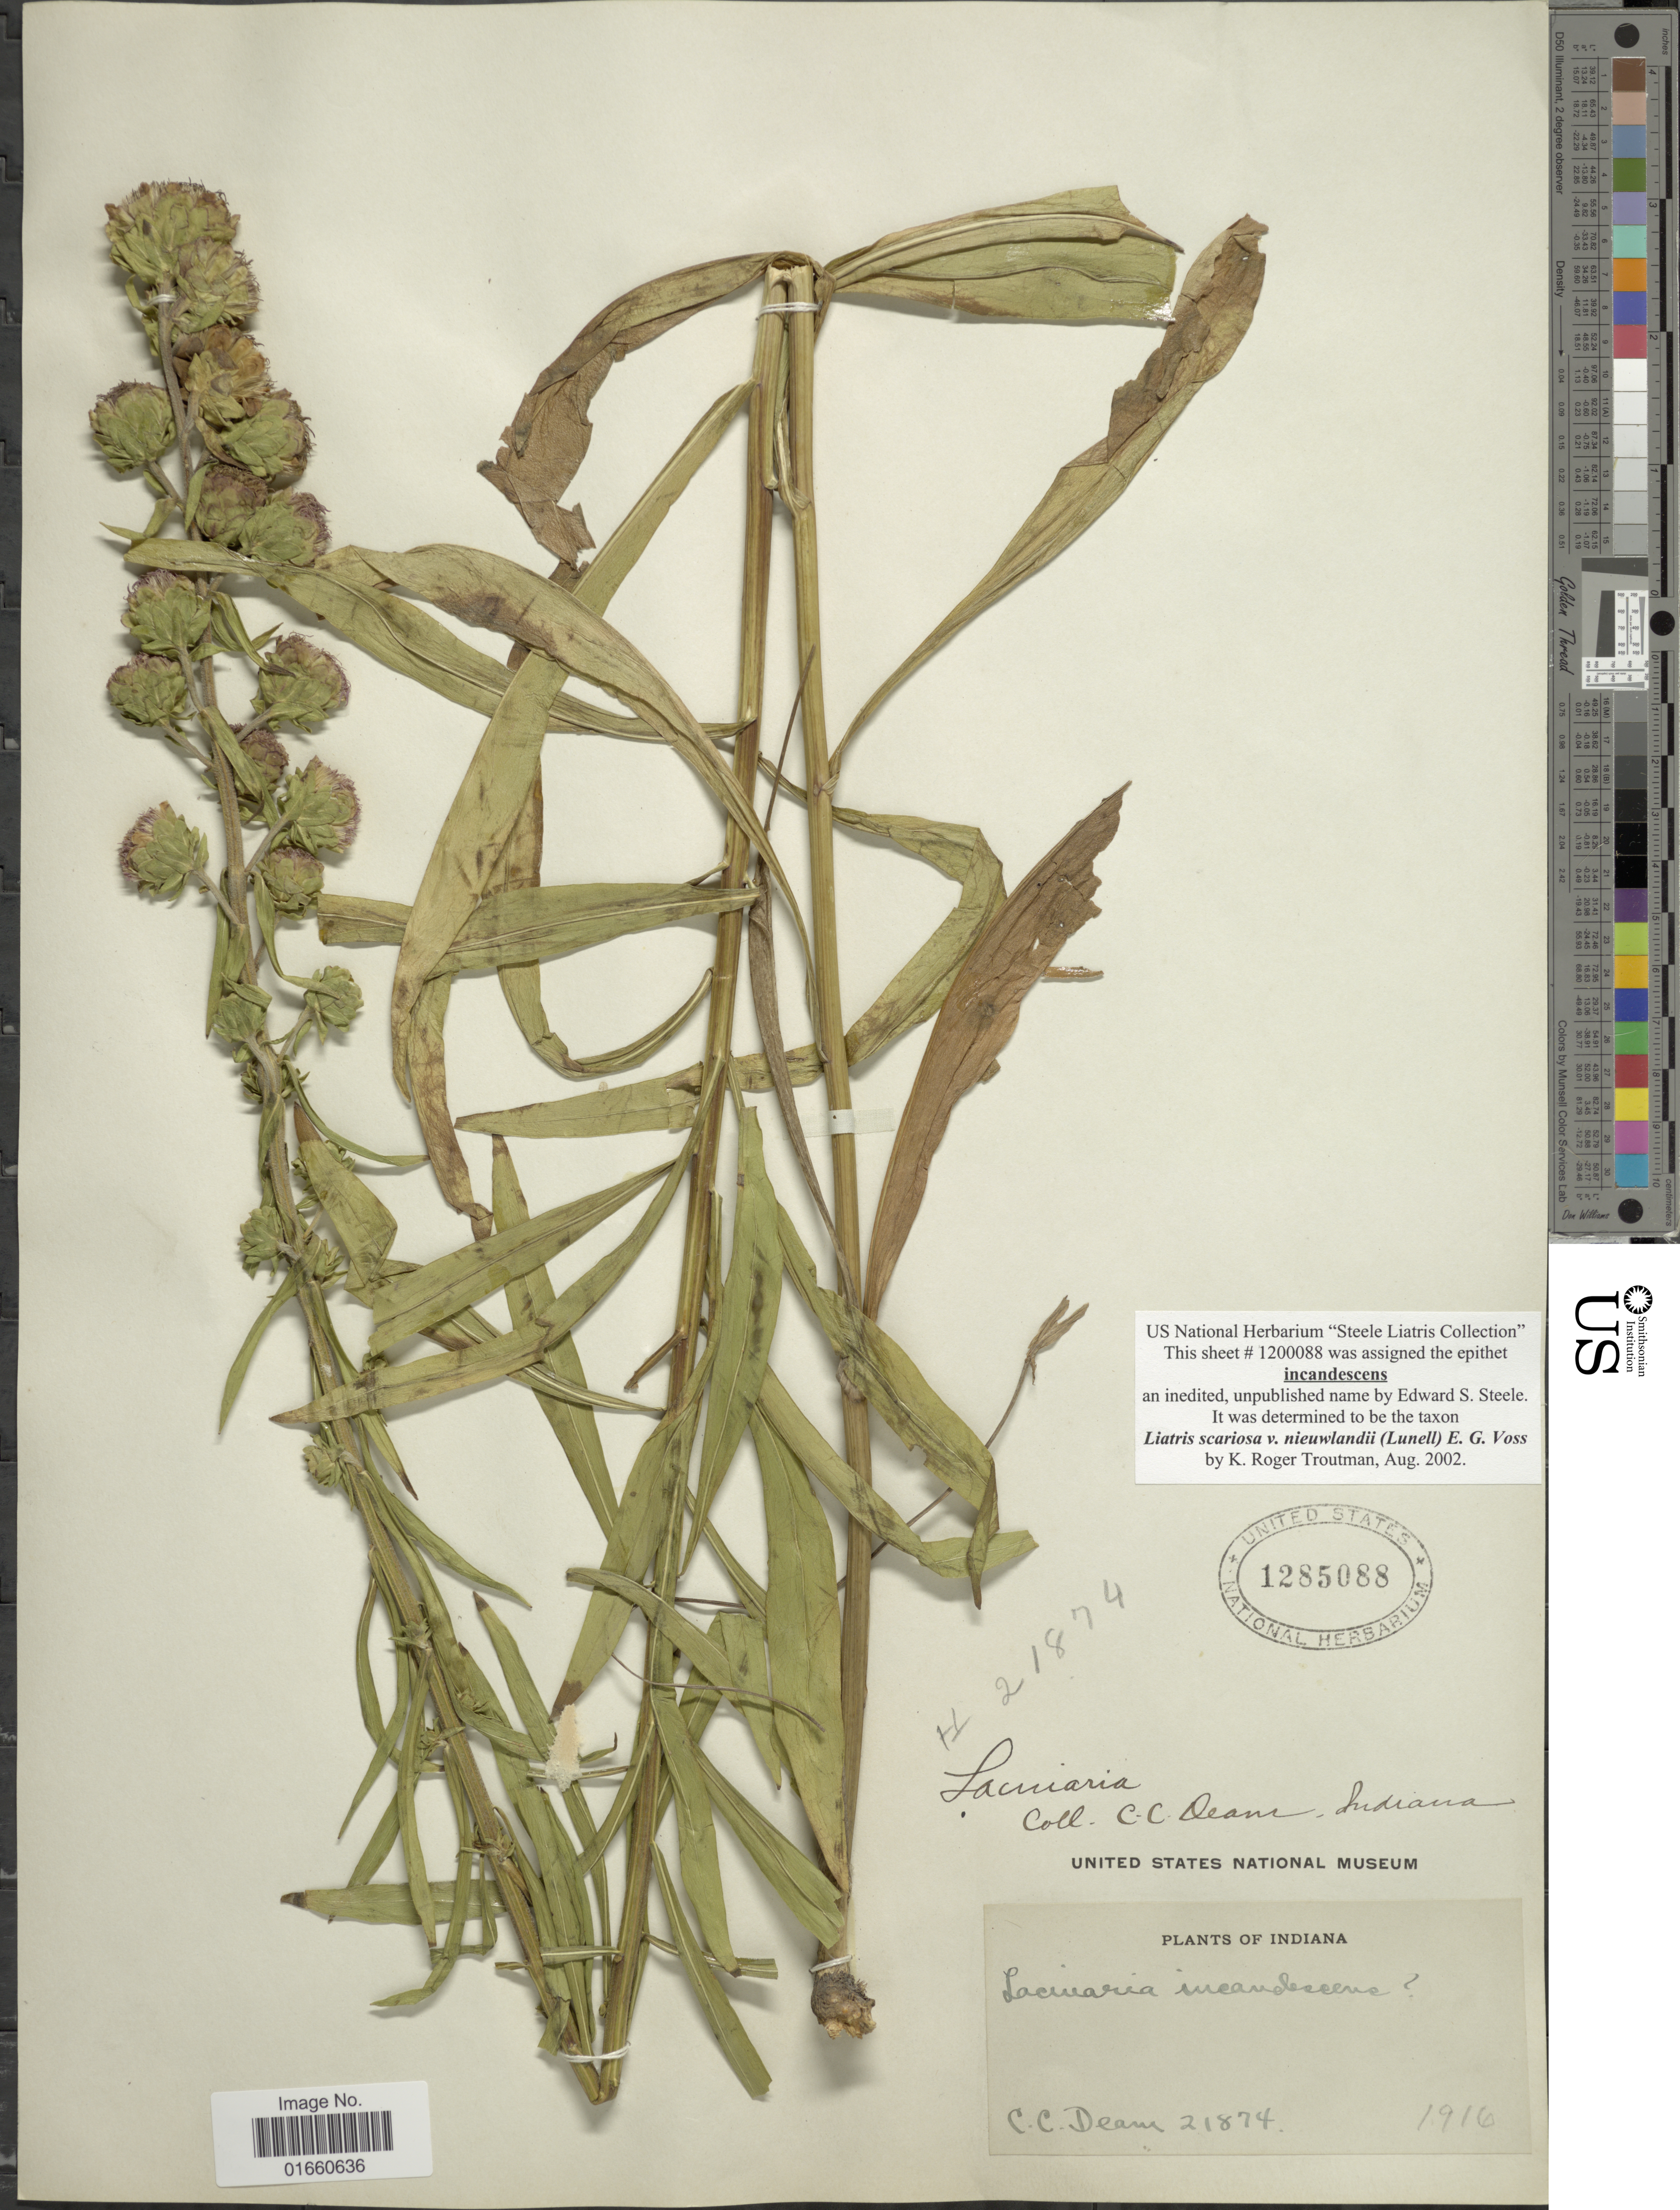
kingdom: Plantae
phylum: Tracheophyta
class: Magnoliopsida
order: Asterales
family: Asteraceae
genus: Liatris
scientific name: Liatris scariosa var. nieuwlandii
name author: (Lunell) E.G. Voss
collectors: C. C. Deam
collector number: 21874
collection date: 1916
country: United States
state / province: Indiana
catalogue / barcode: US 1285088